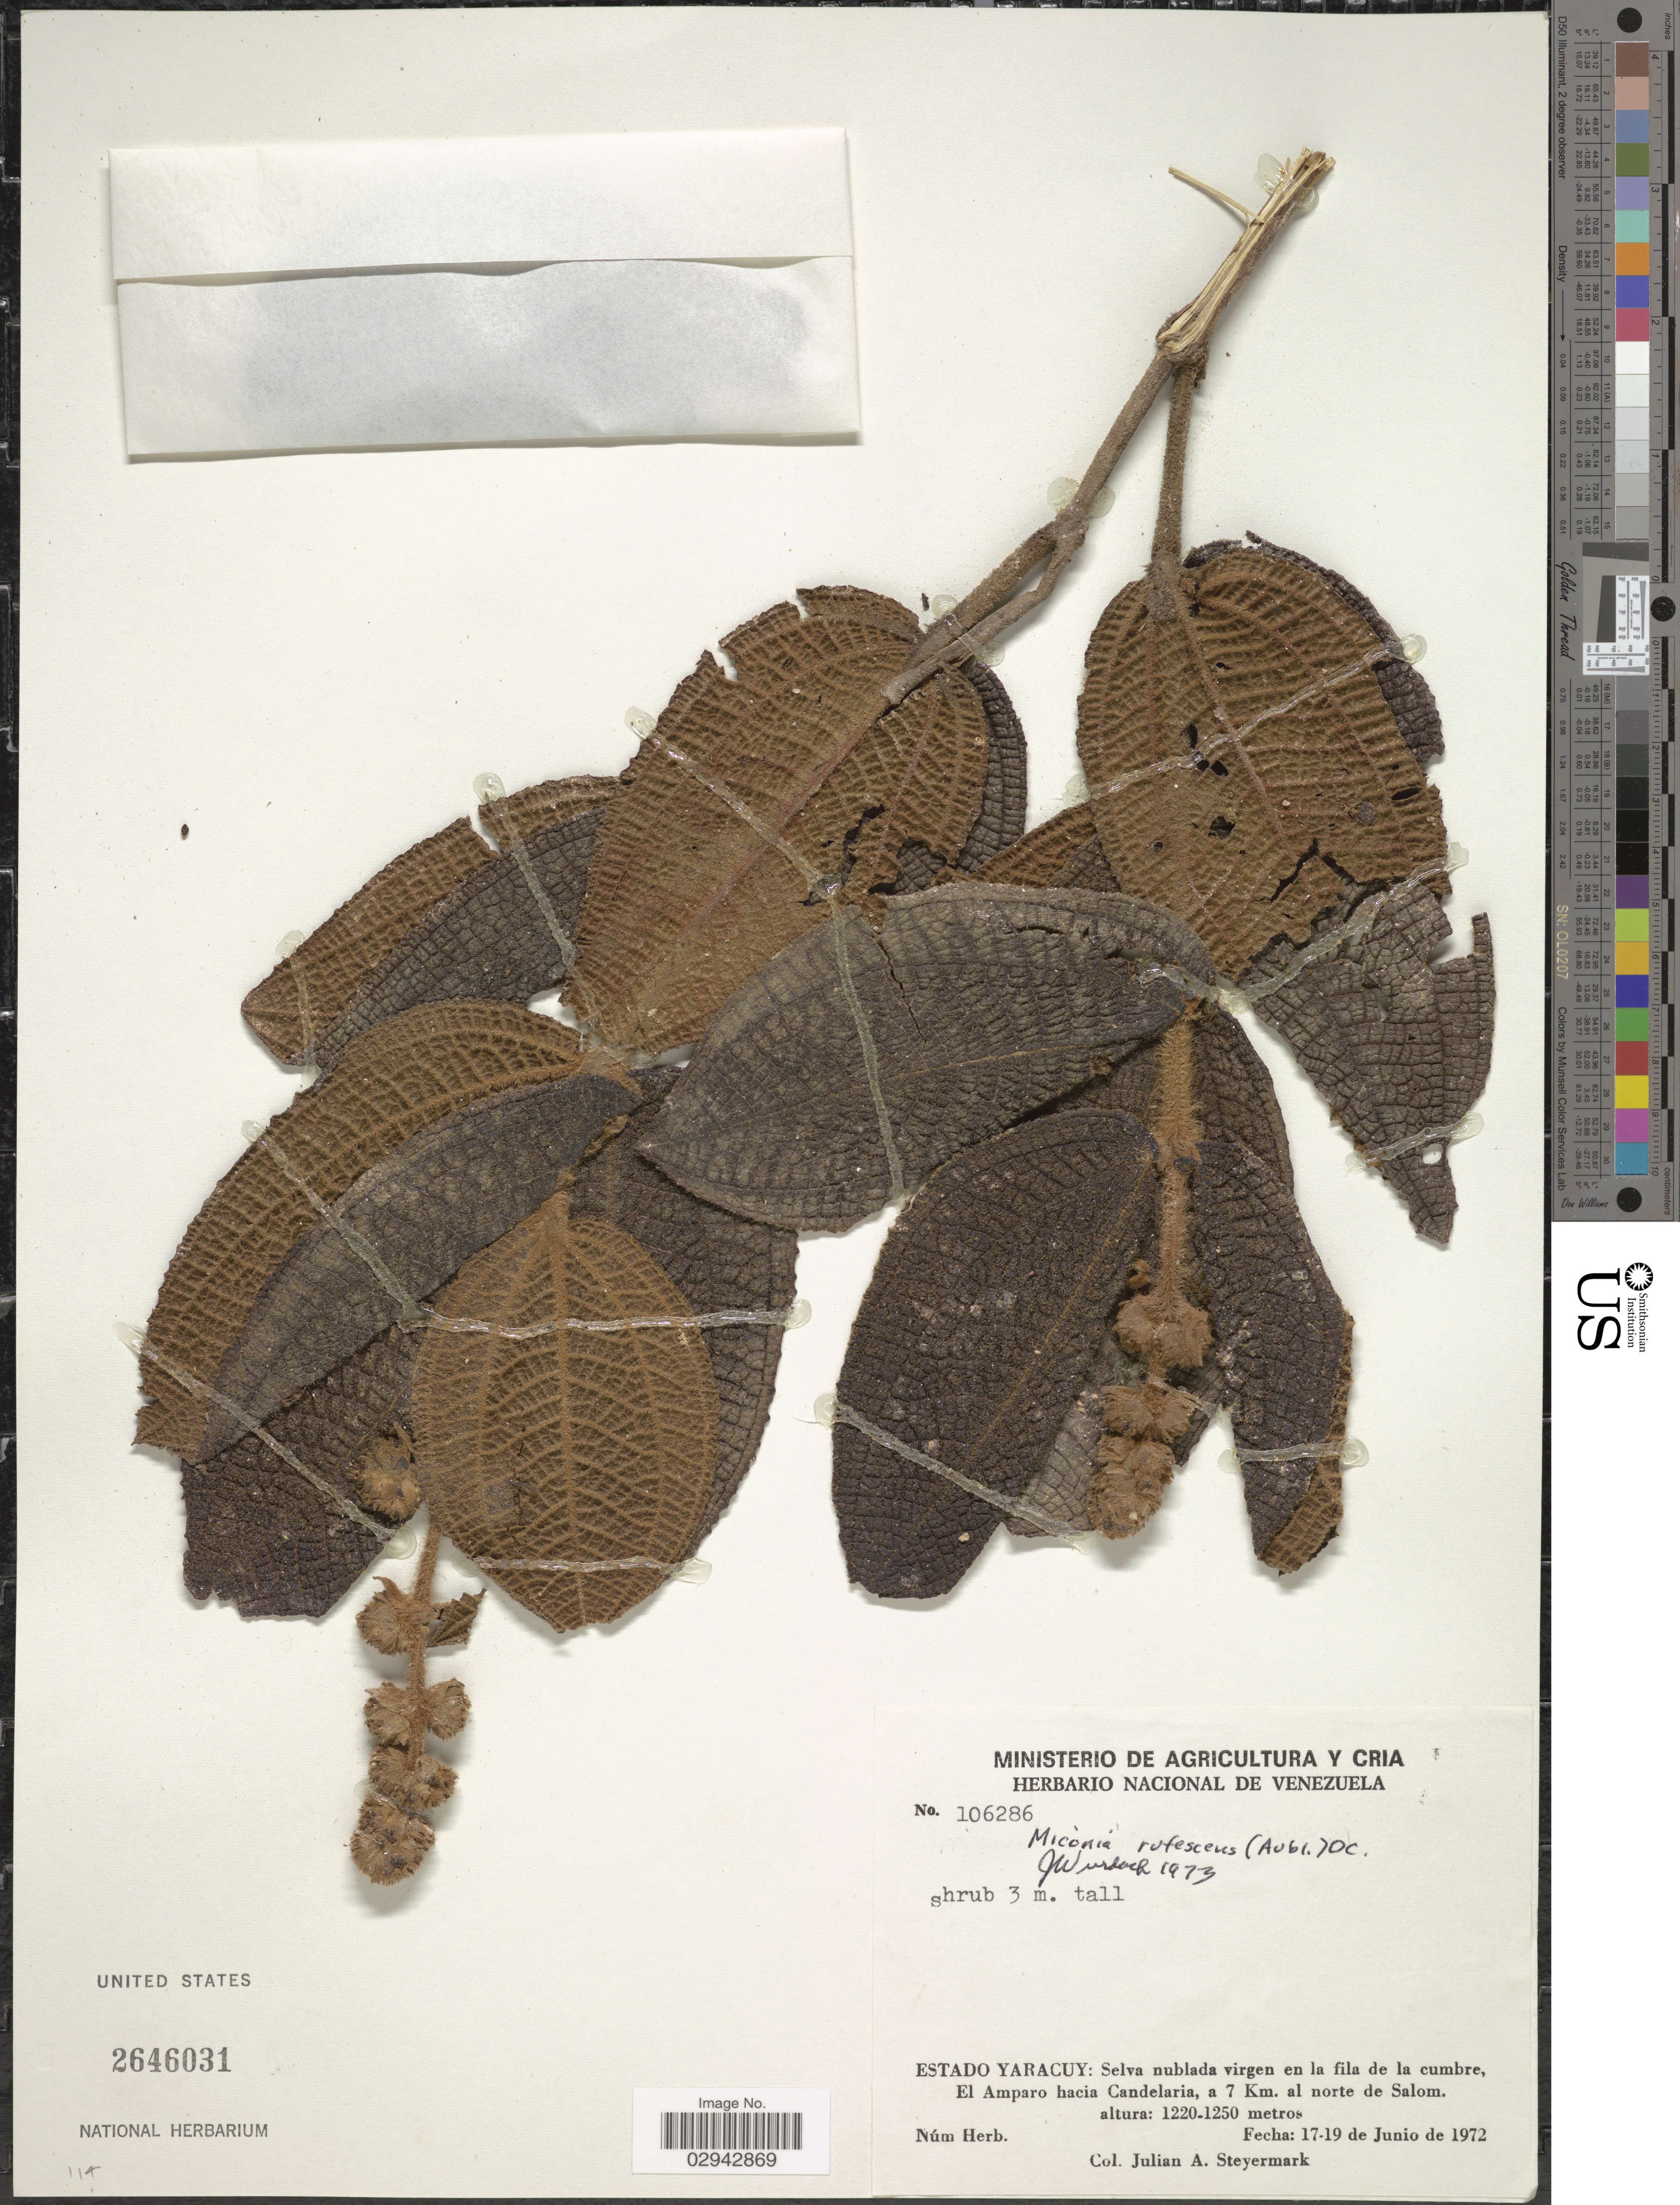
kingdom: Plantae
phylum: Tracheophyta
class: Magnoliopsida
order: Myrtales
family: Melastomataceae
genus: Miconia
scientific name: Miconia rufescens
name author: (Aubl.) DC.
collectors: J. Steyermark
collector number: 106286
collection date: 1972-06-17/1972-06-19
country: Venezuela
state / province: Yaracuy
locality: El Amparo hacia Candelaria, a 7 Km. al norte de Salom.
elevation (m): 1220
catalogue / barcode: US 2646031